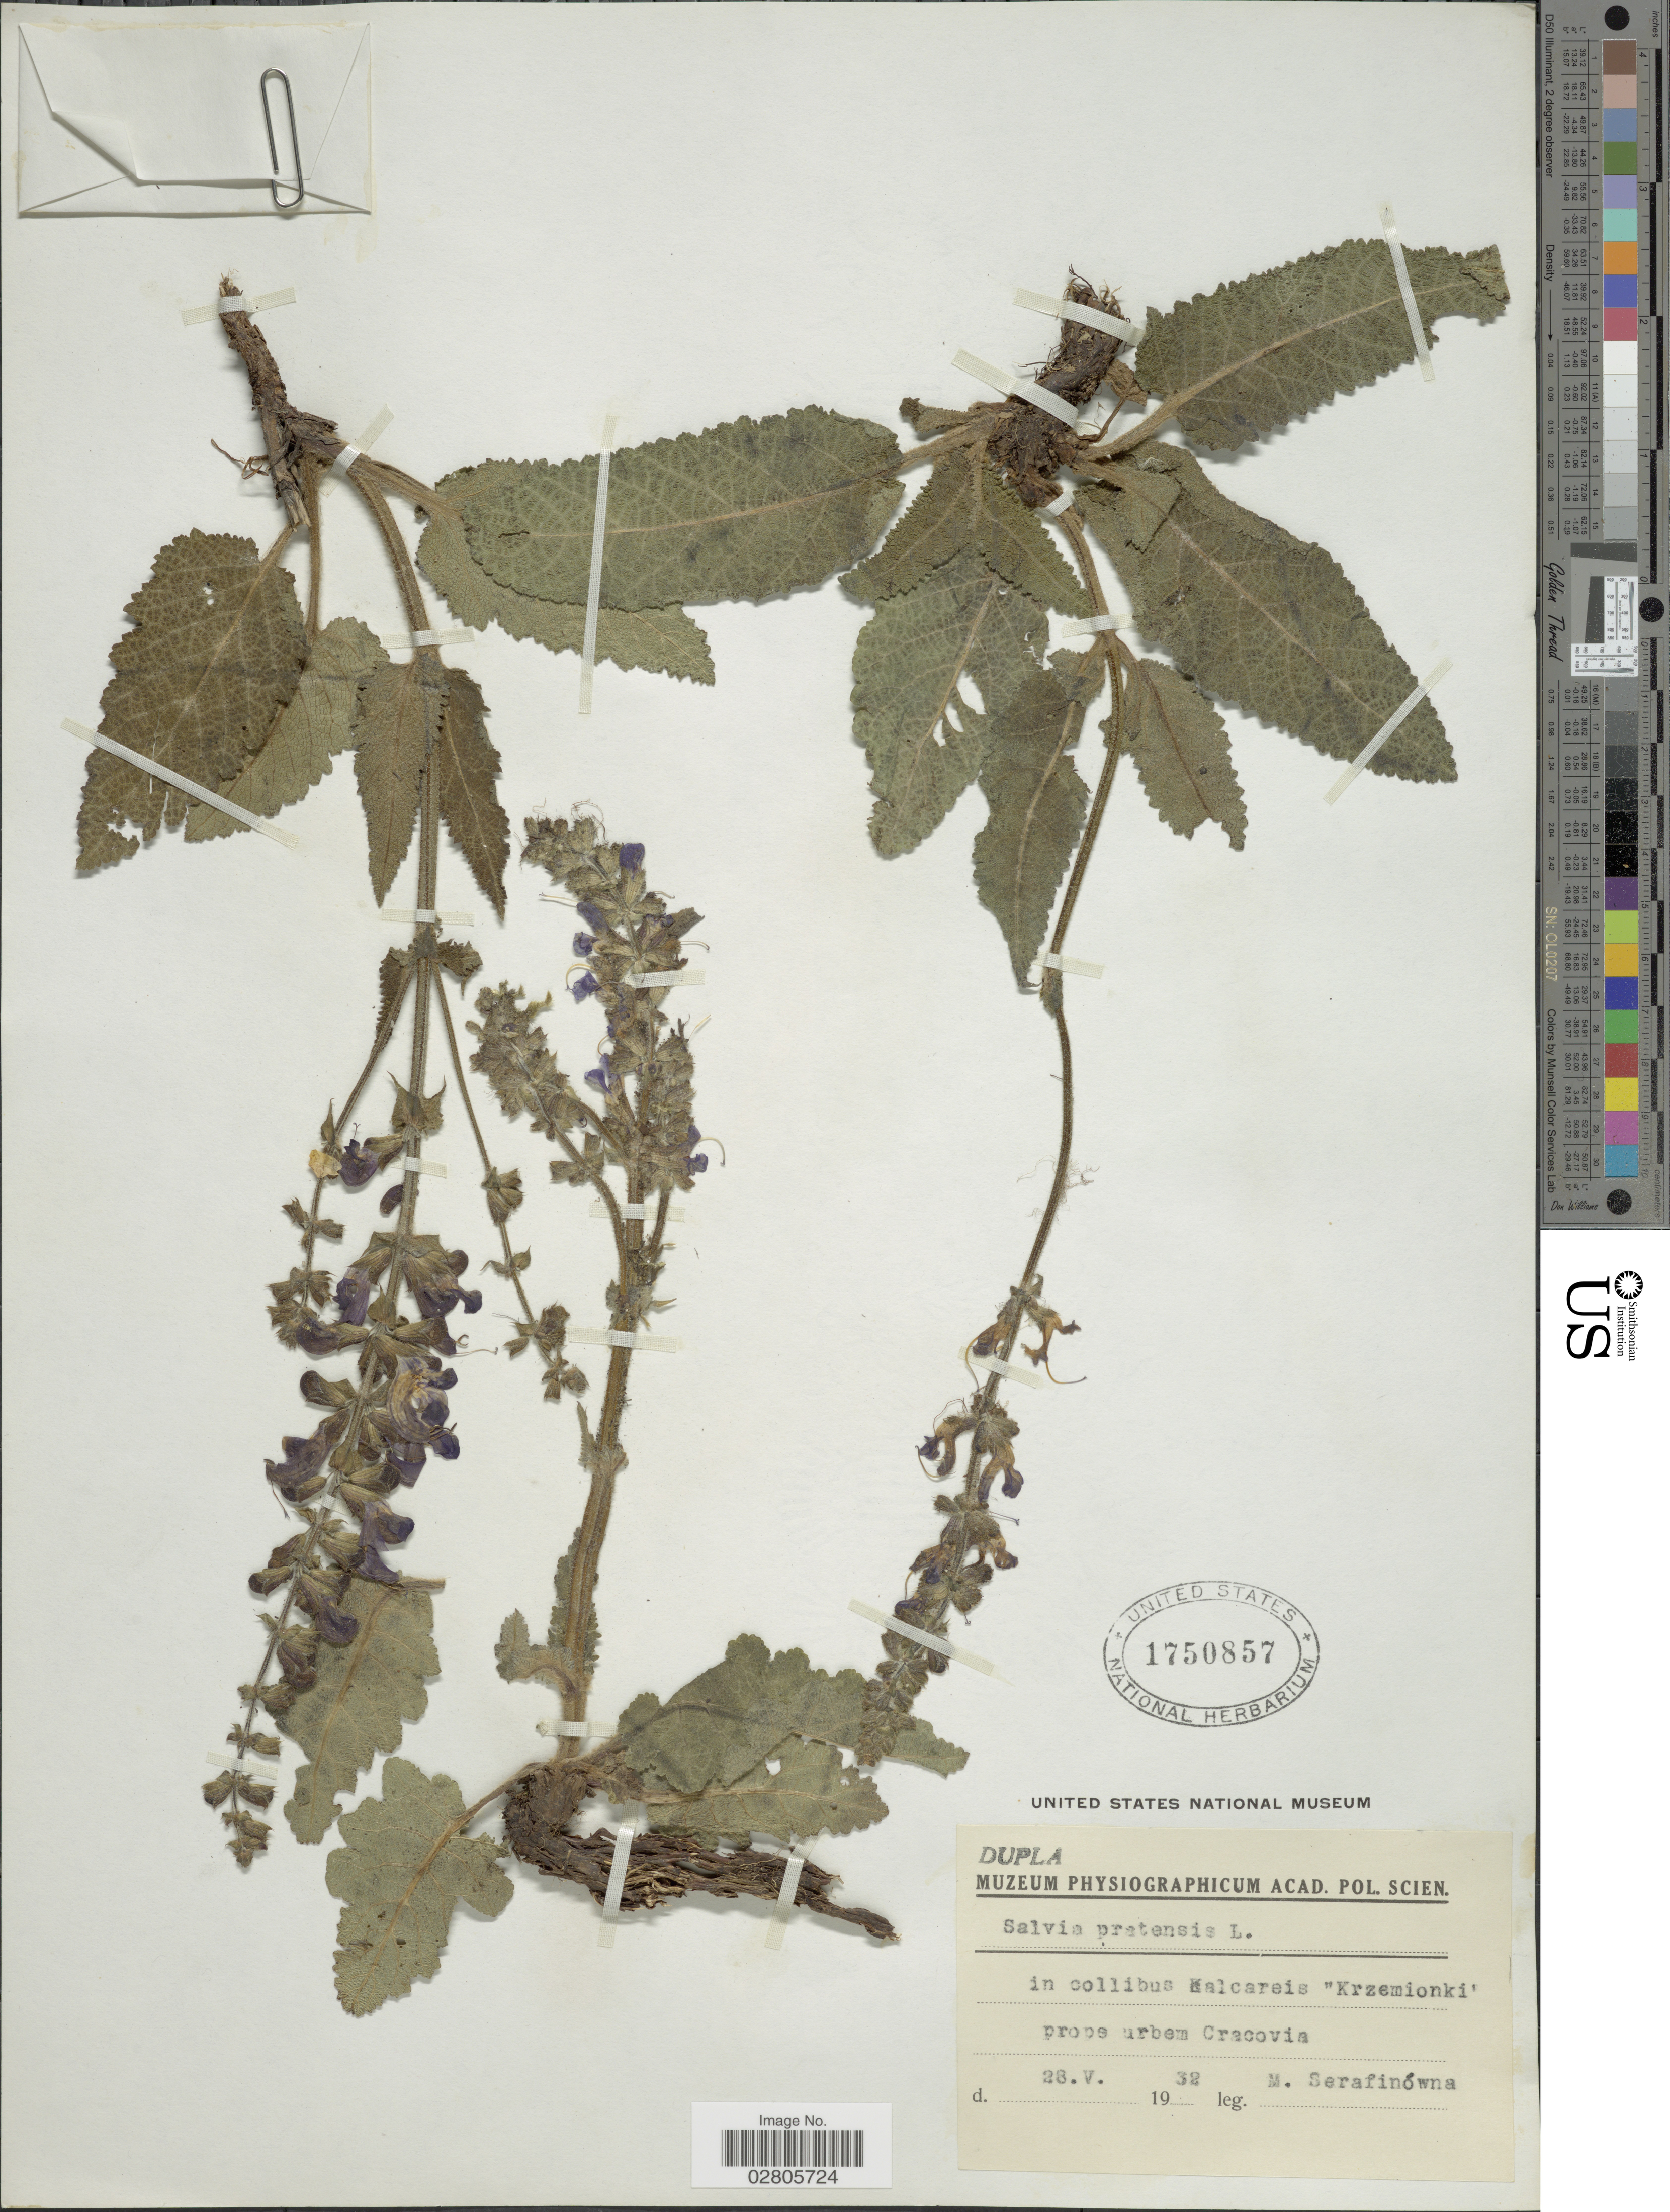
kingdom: Plantae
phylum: Tracheophyta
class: Magnoliopsida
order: Lamiales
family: Lamiaceae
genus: Salvia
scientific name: Salvia pratensis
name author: L.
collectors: M. Serafinówna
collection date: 1932-05-28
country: Poland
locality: In collibus Kalcareis "Krzemionki" prope urbem Cracovia.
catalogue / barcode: US 1750857